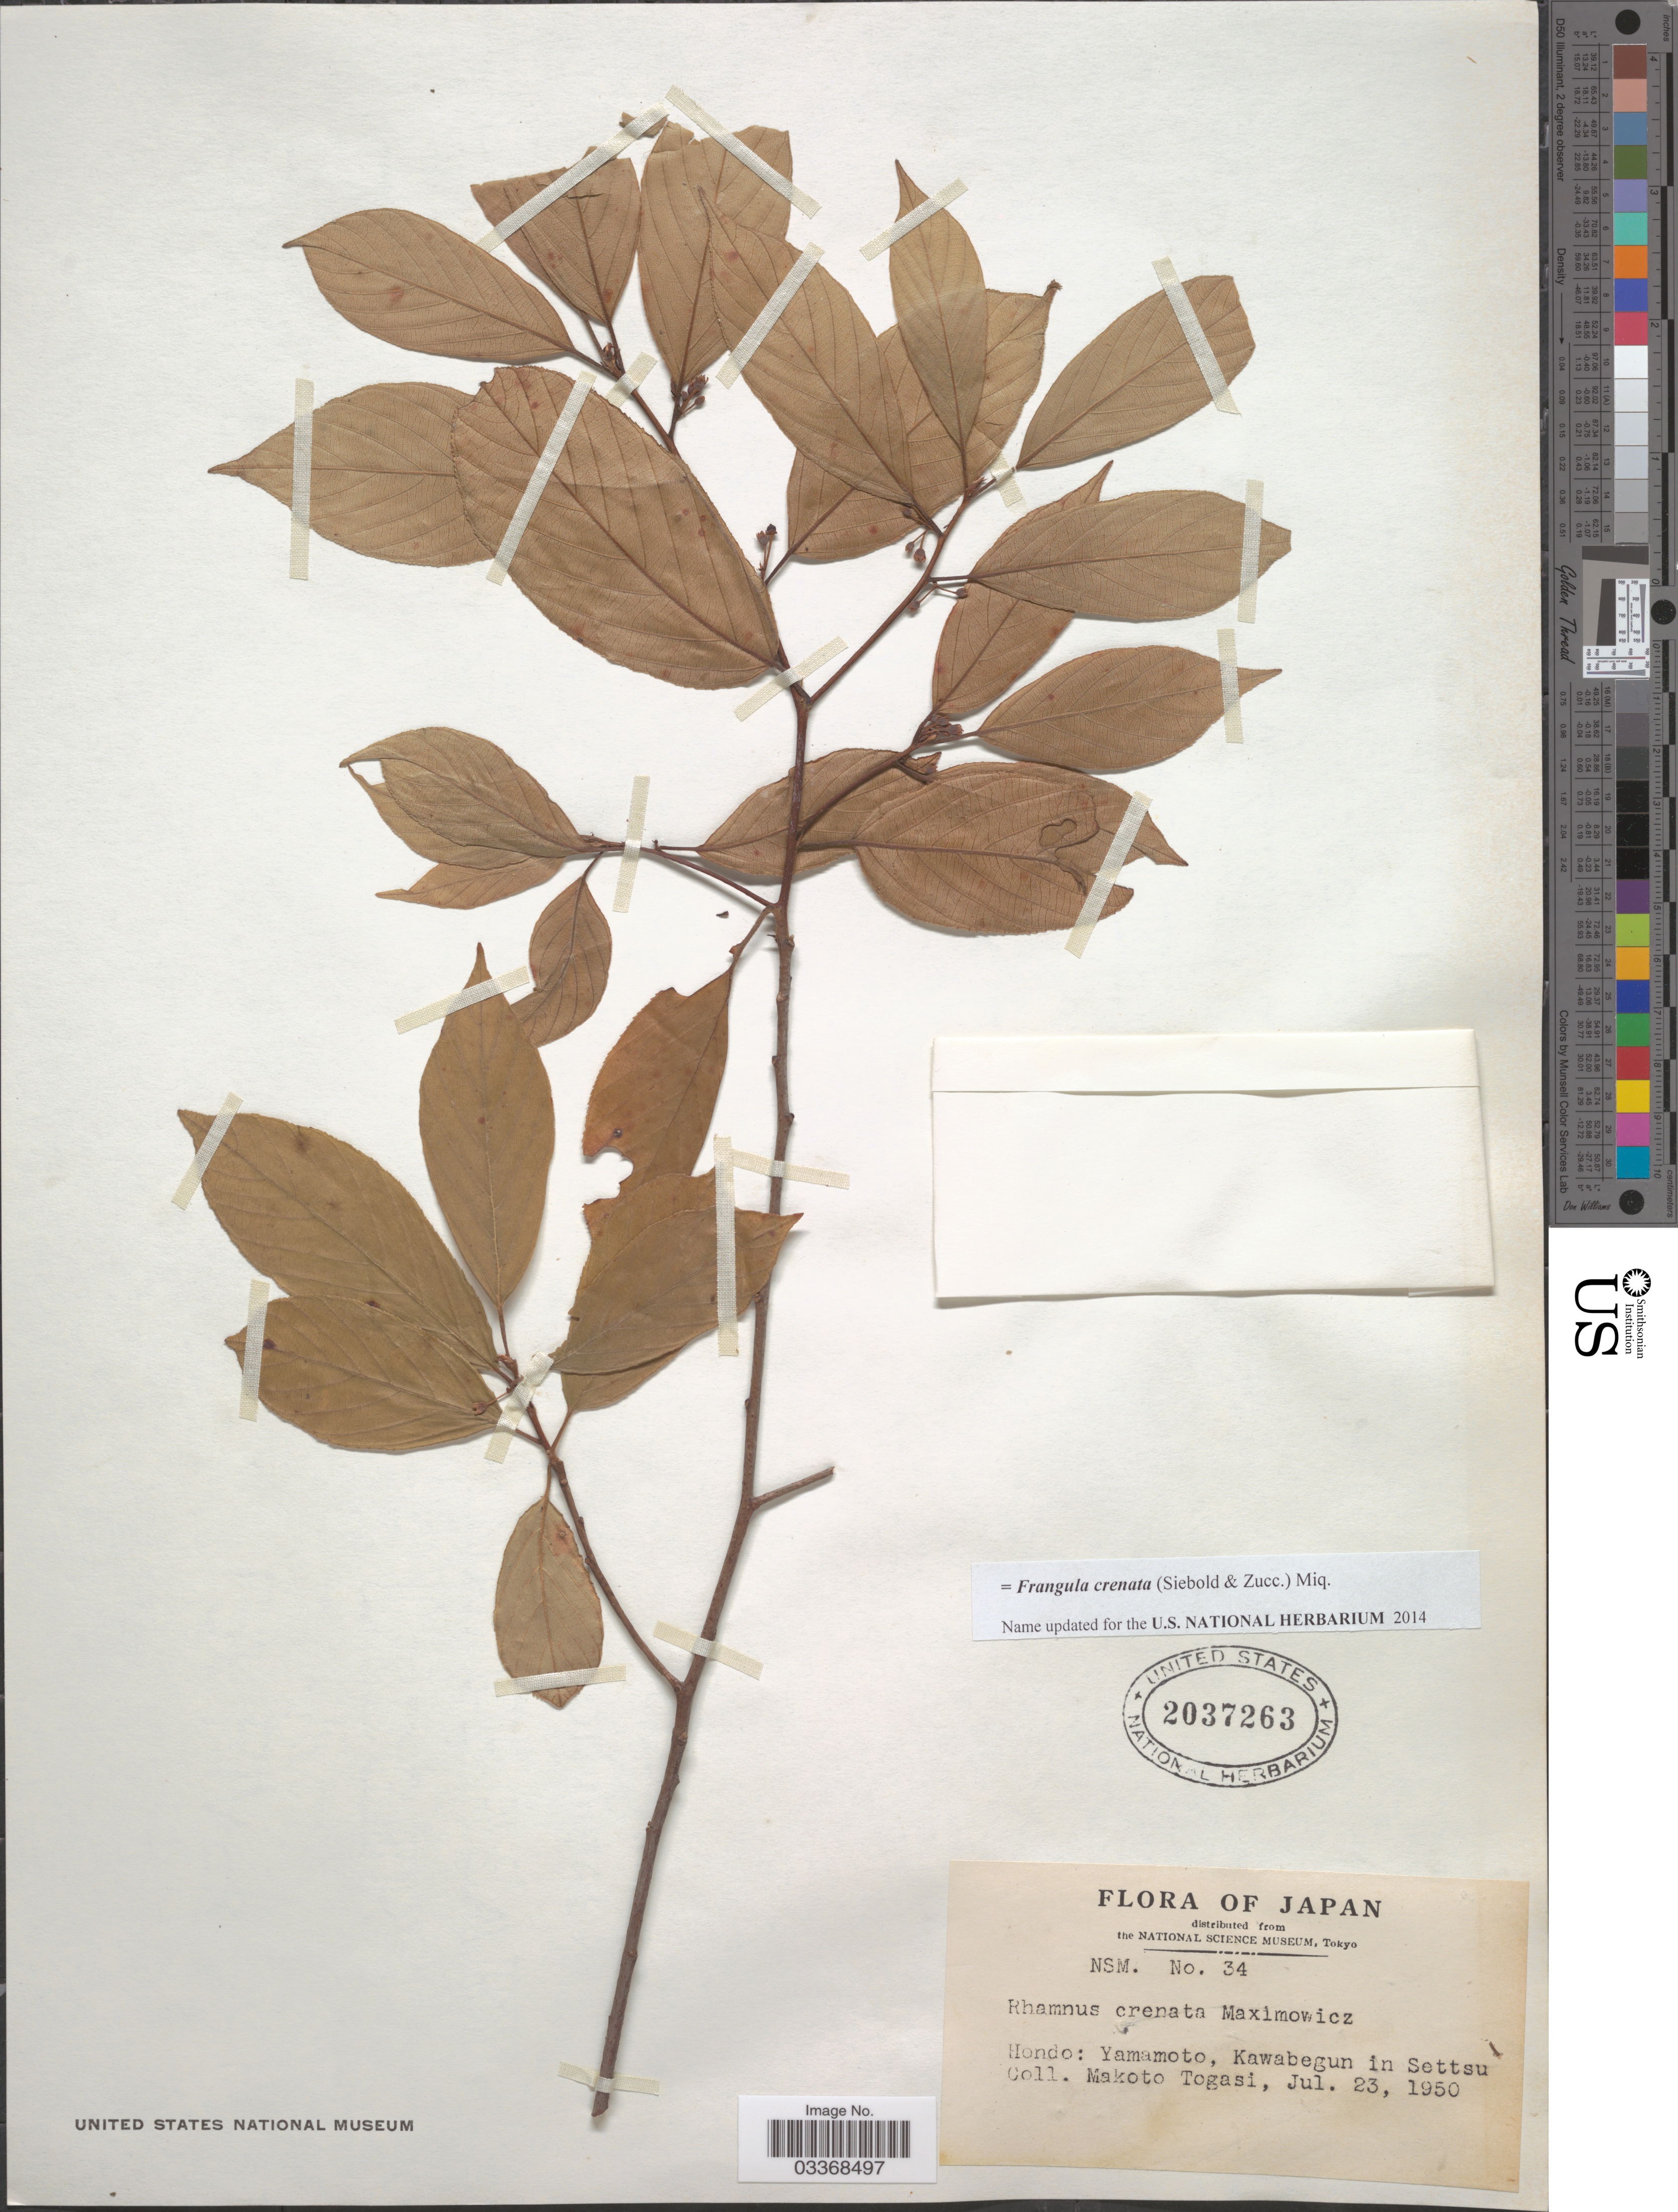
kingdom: Plantae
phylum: Tracheophyta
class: Magnoliopsida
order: Rosales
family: Rhamnaceae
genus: Frangula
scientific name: Frangula crenata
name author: (Siebold & Zucc.) Miq.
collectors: M. Togasi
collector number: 34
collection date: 1950-07-23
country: Japan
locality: Hondo: Yamamoto, Kawabegun in Settsu.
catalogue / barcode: US 2037263